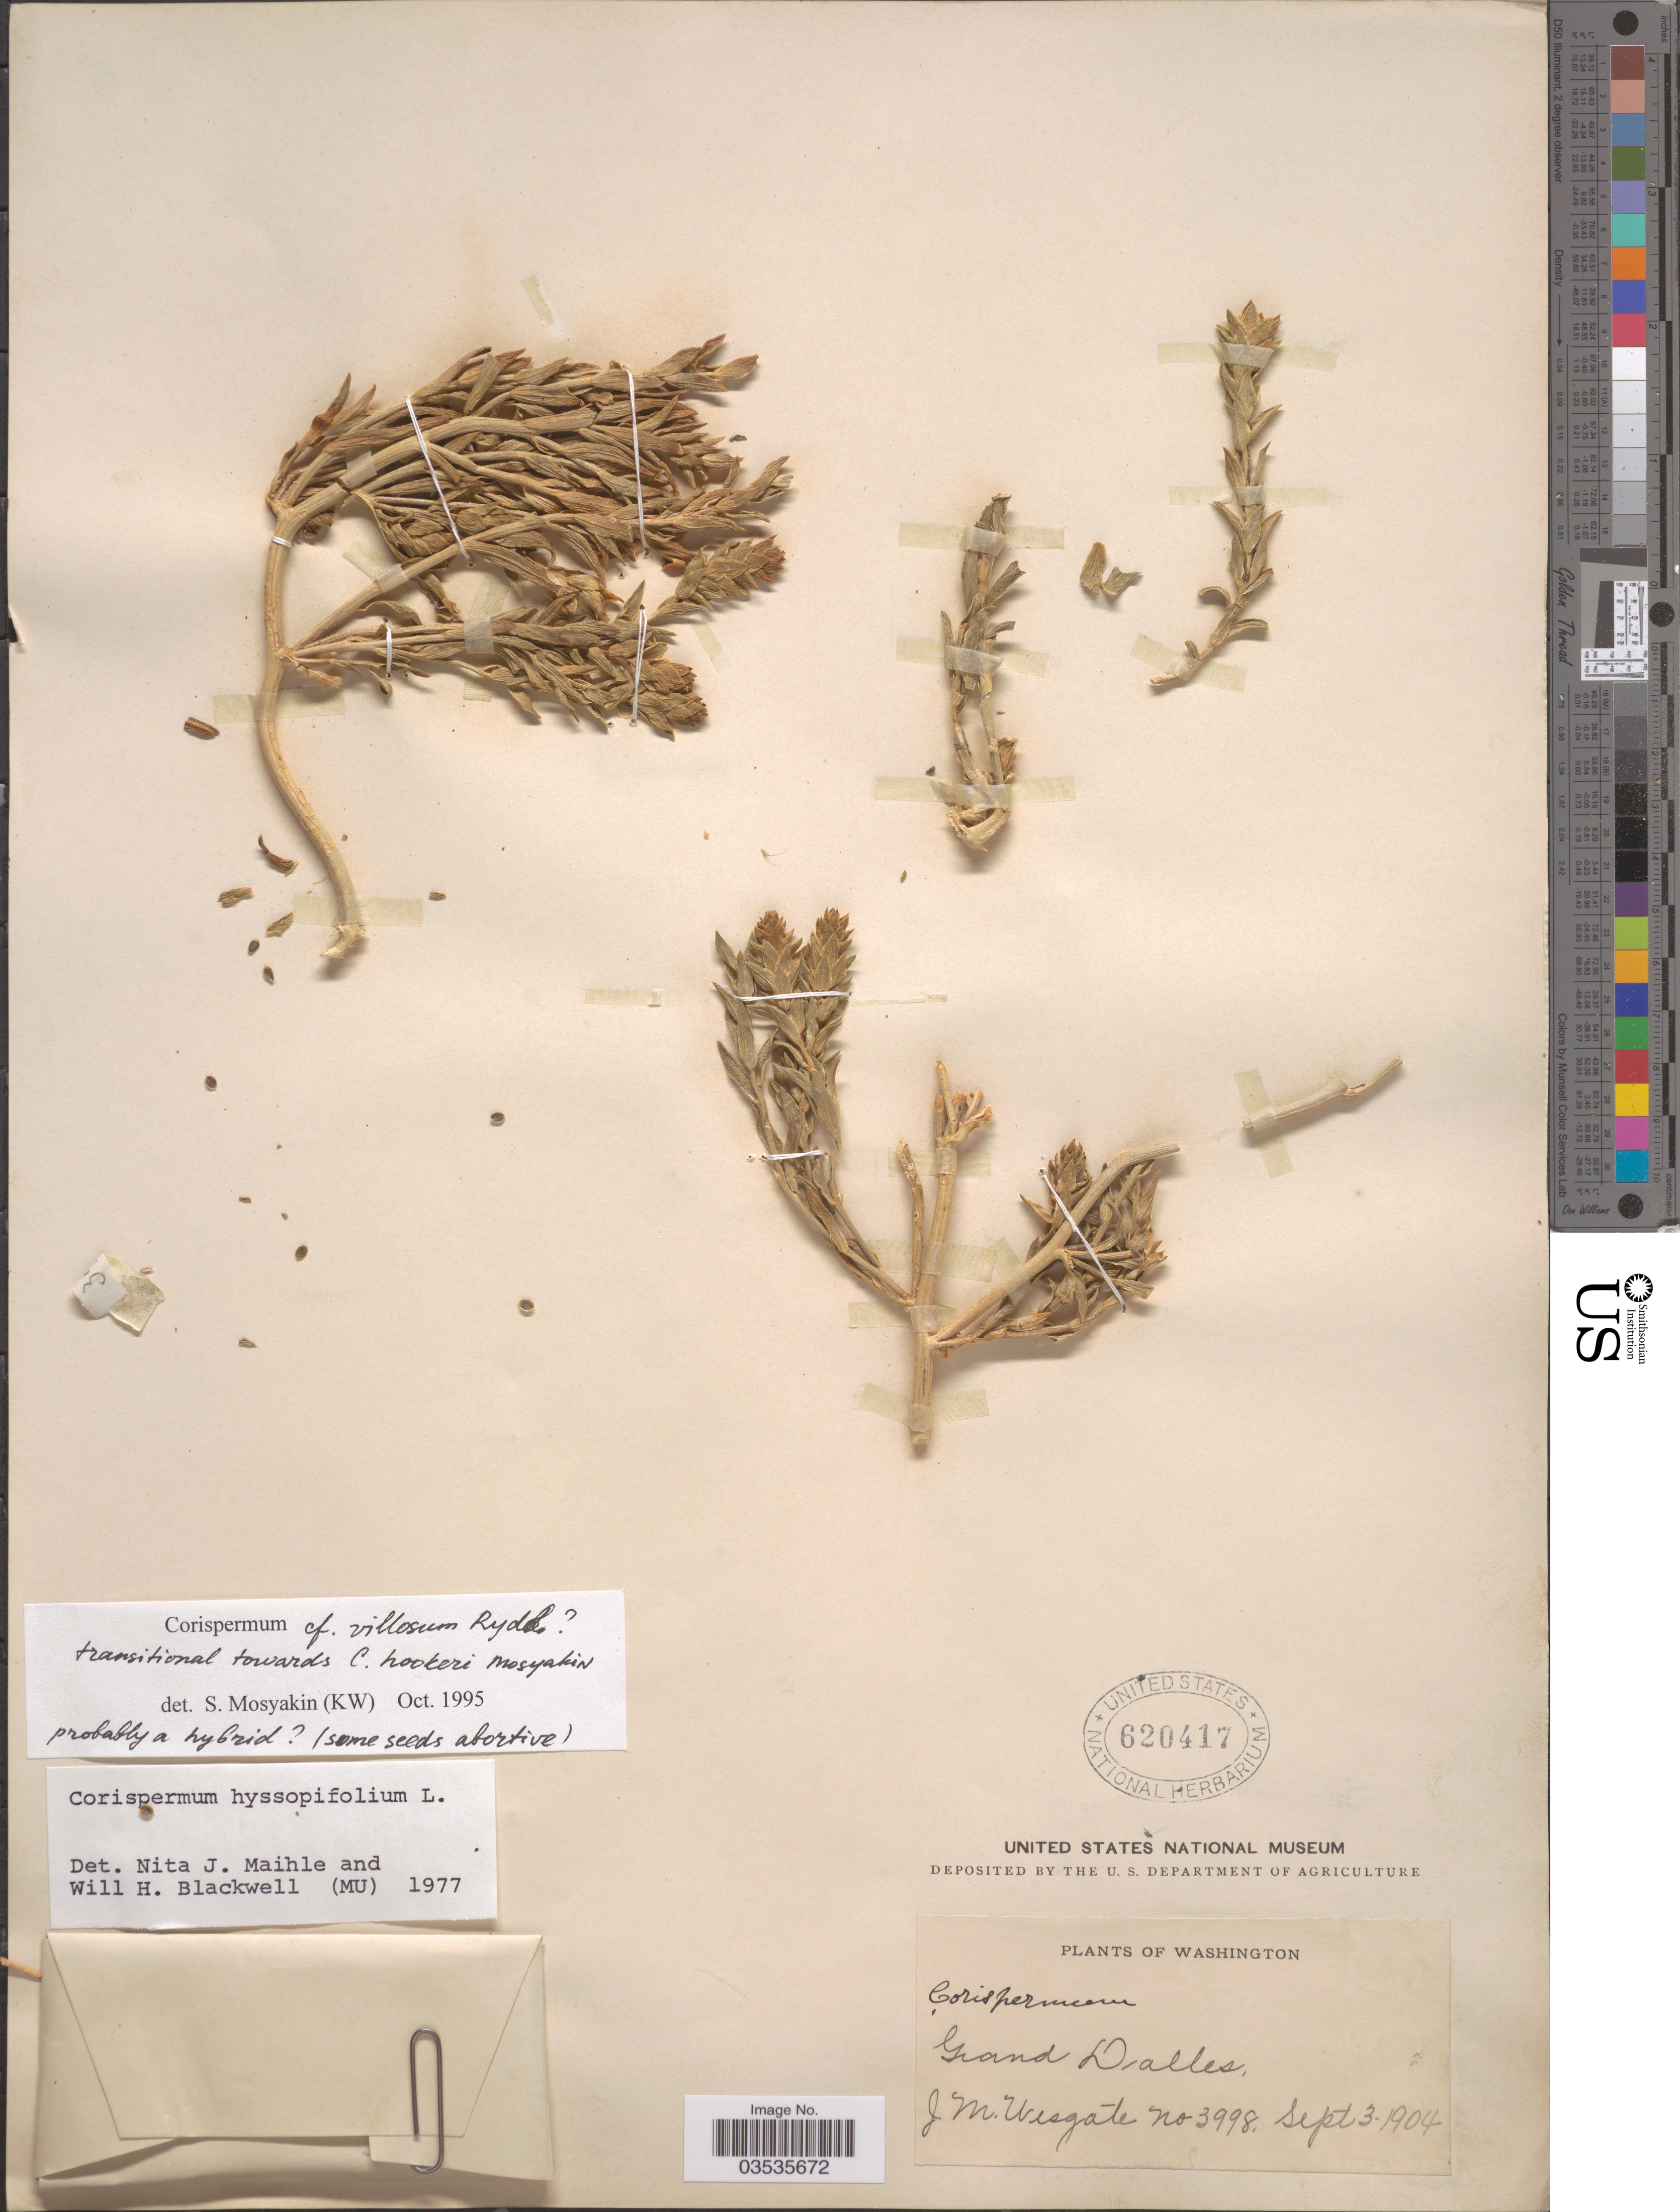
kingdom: Plantae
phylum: Tracheophyta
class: Magnoliopsida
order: Caryophyllales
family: Amaranthaceae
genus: Corispermum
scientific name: Corispermum villosum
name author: Rydb.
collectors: J. Westgate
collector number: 3998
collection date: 1904-09-03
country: United States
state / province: Washington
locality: Grand Dalles.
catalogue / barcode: US 620417